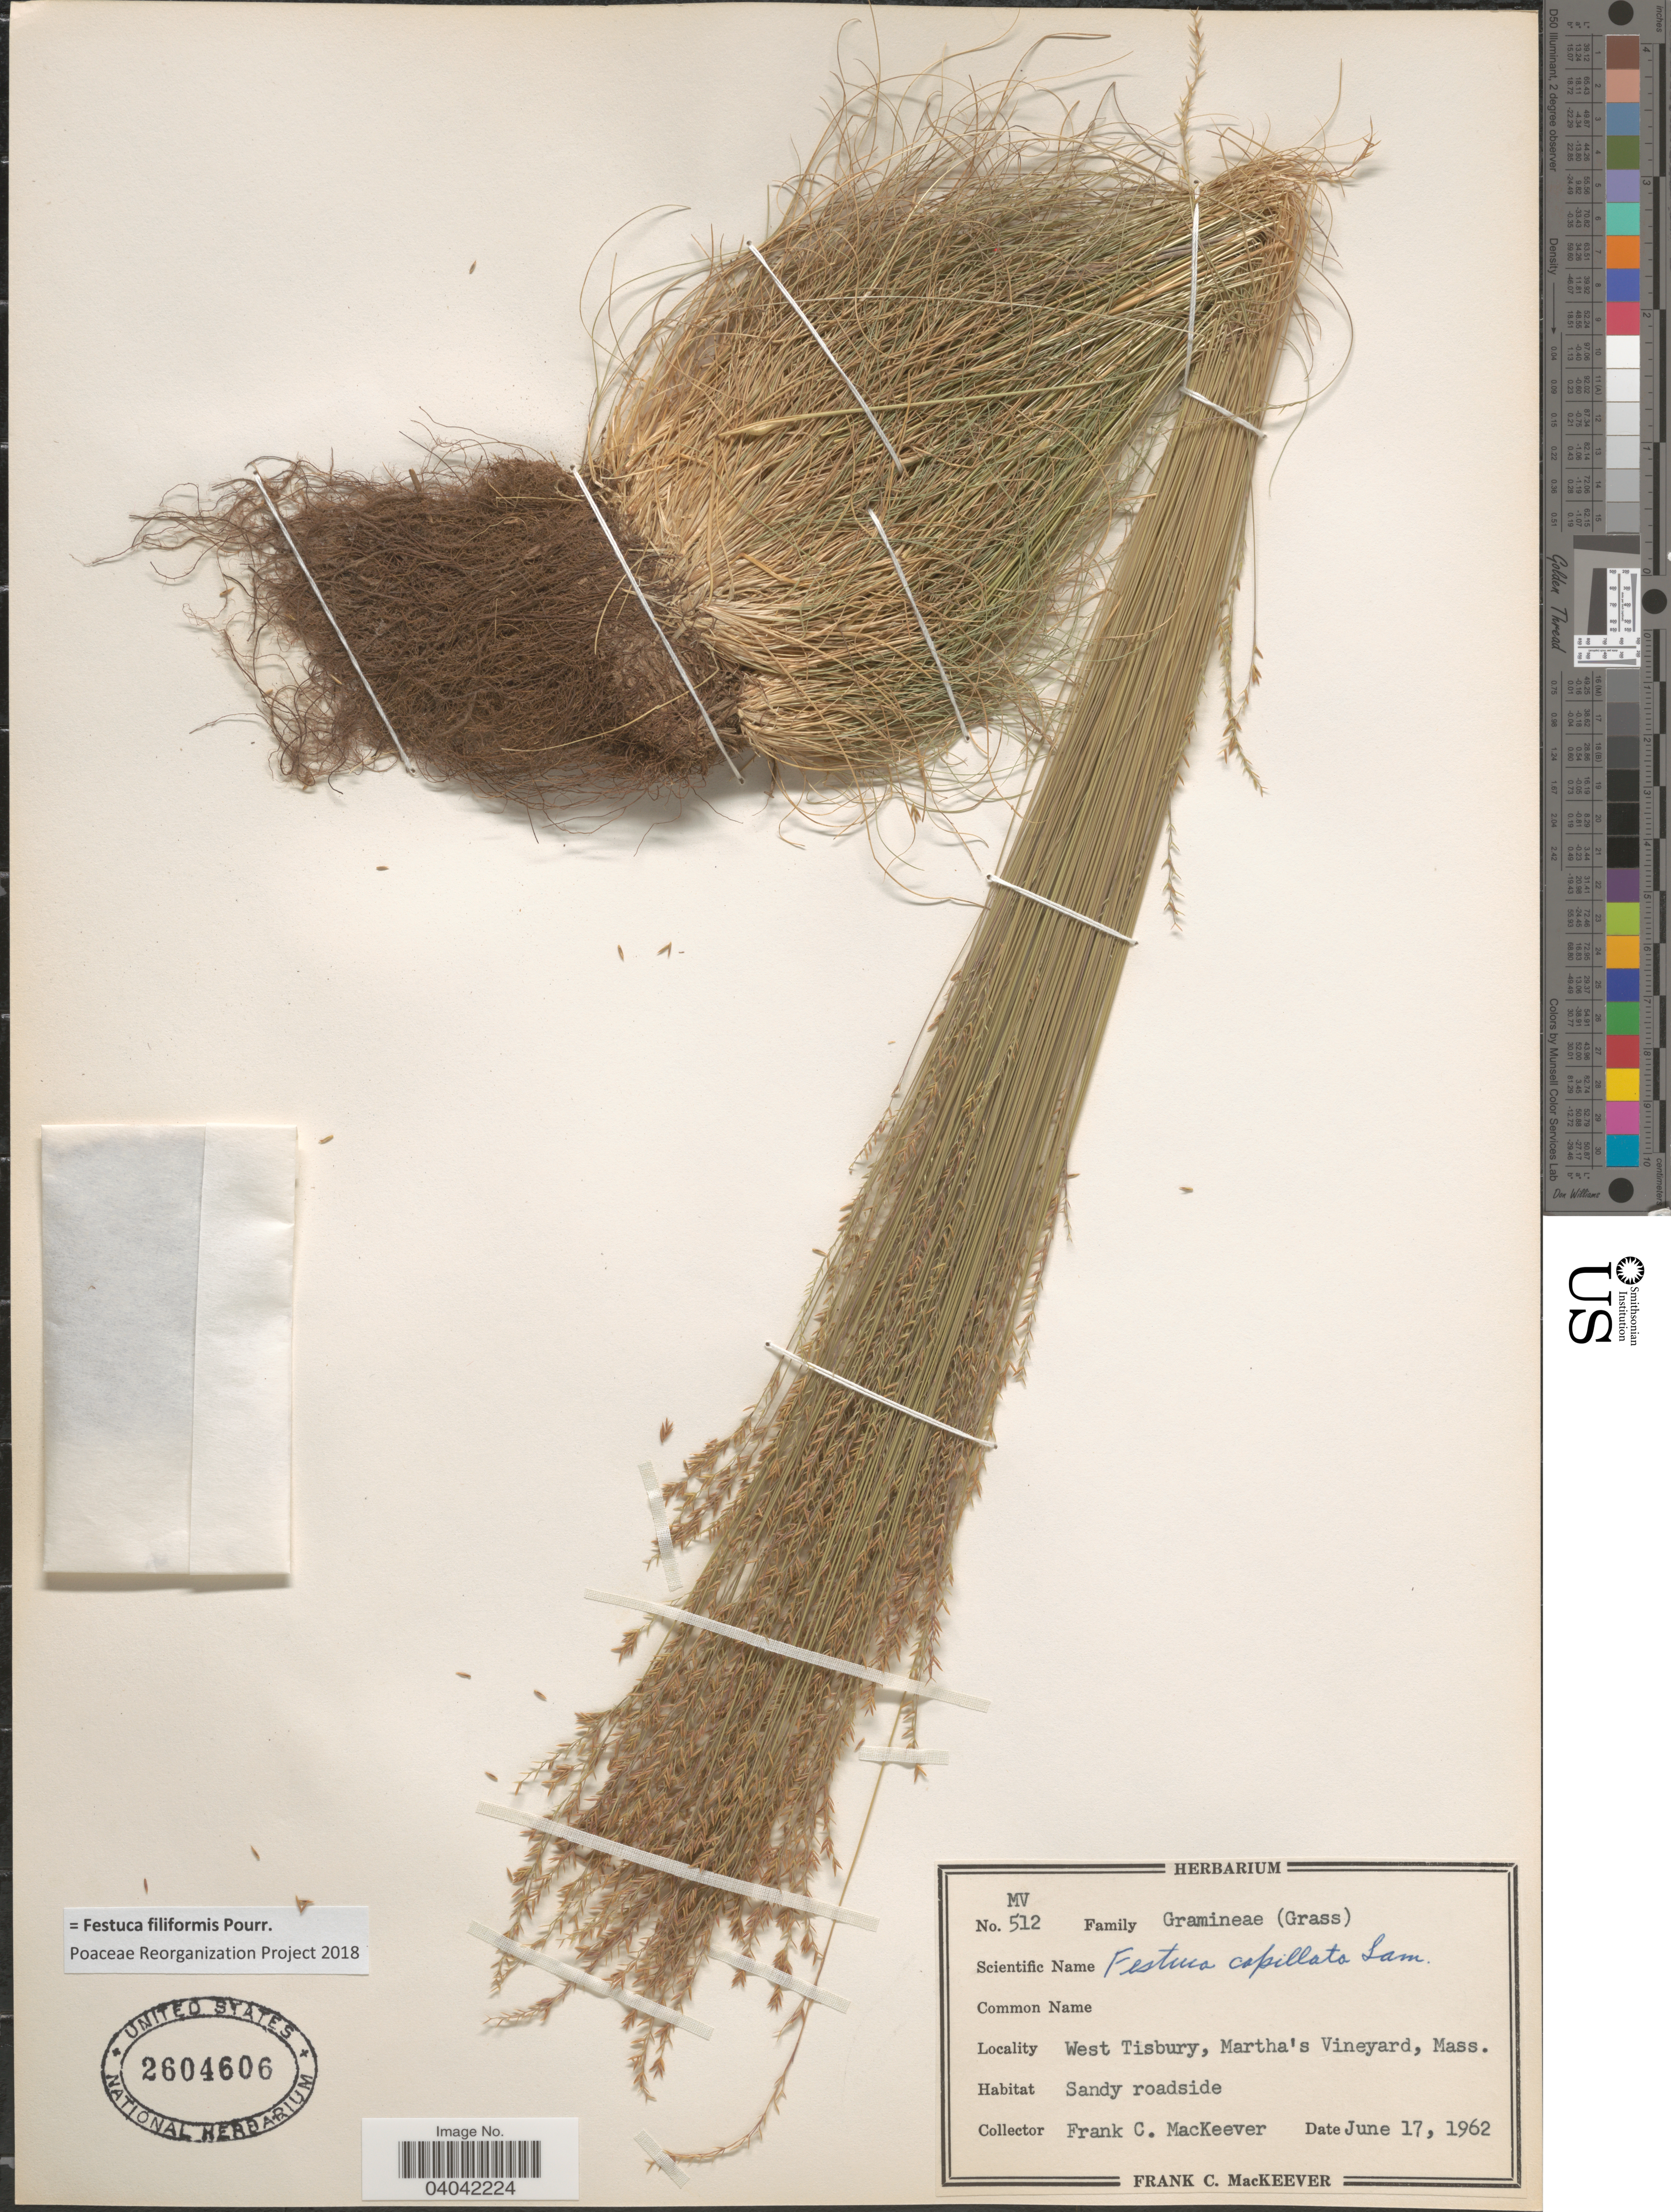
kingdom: Plantae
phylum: Tracheophyta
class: Liliopsida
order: Poales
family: Poaceae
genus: Festuca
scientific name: Festuca filiformis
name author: Pourr.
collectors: F. C. MacKeever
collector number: MV512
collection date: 1962-06-17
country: United States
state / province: Massachusetts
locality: West Tisbury, Matha's Vineyard. Sandy roadside.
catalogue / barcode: US 2604606